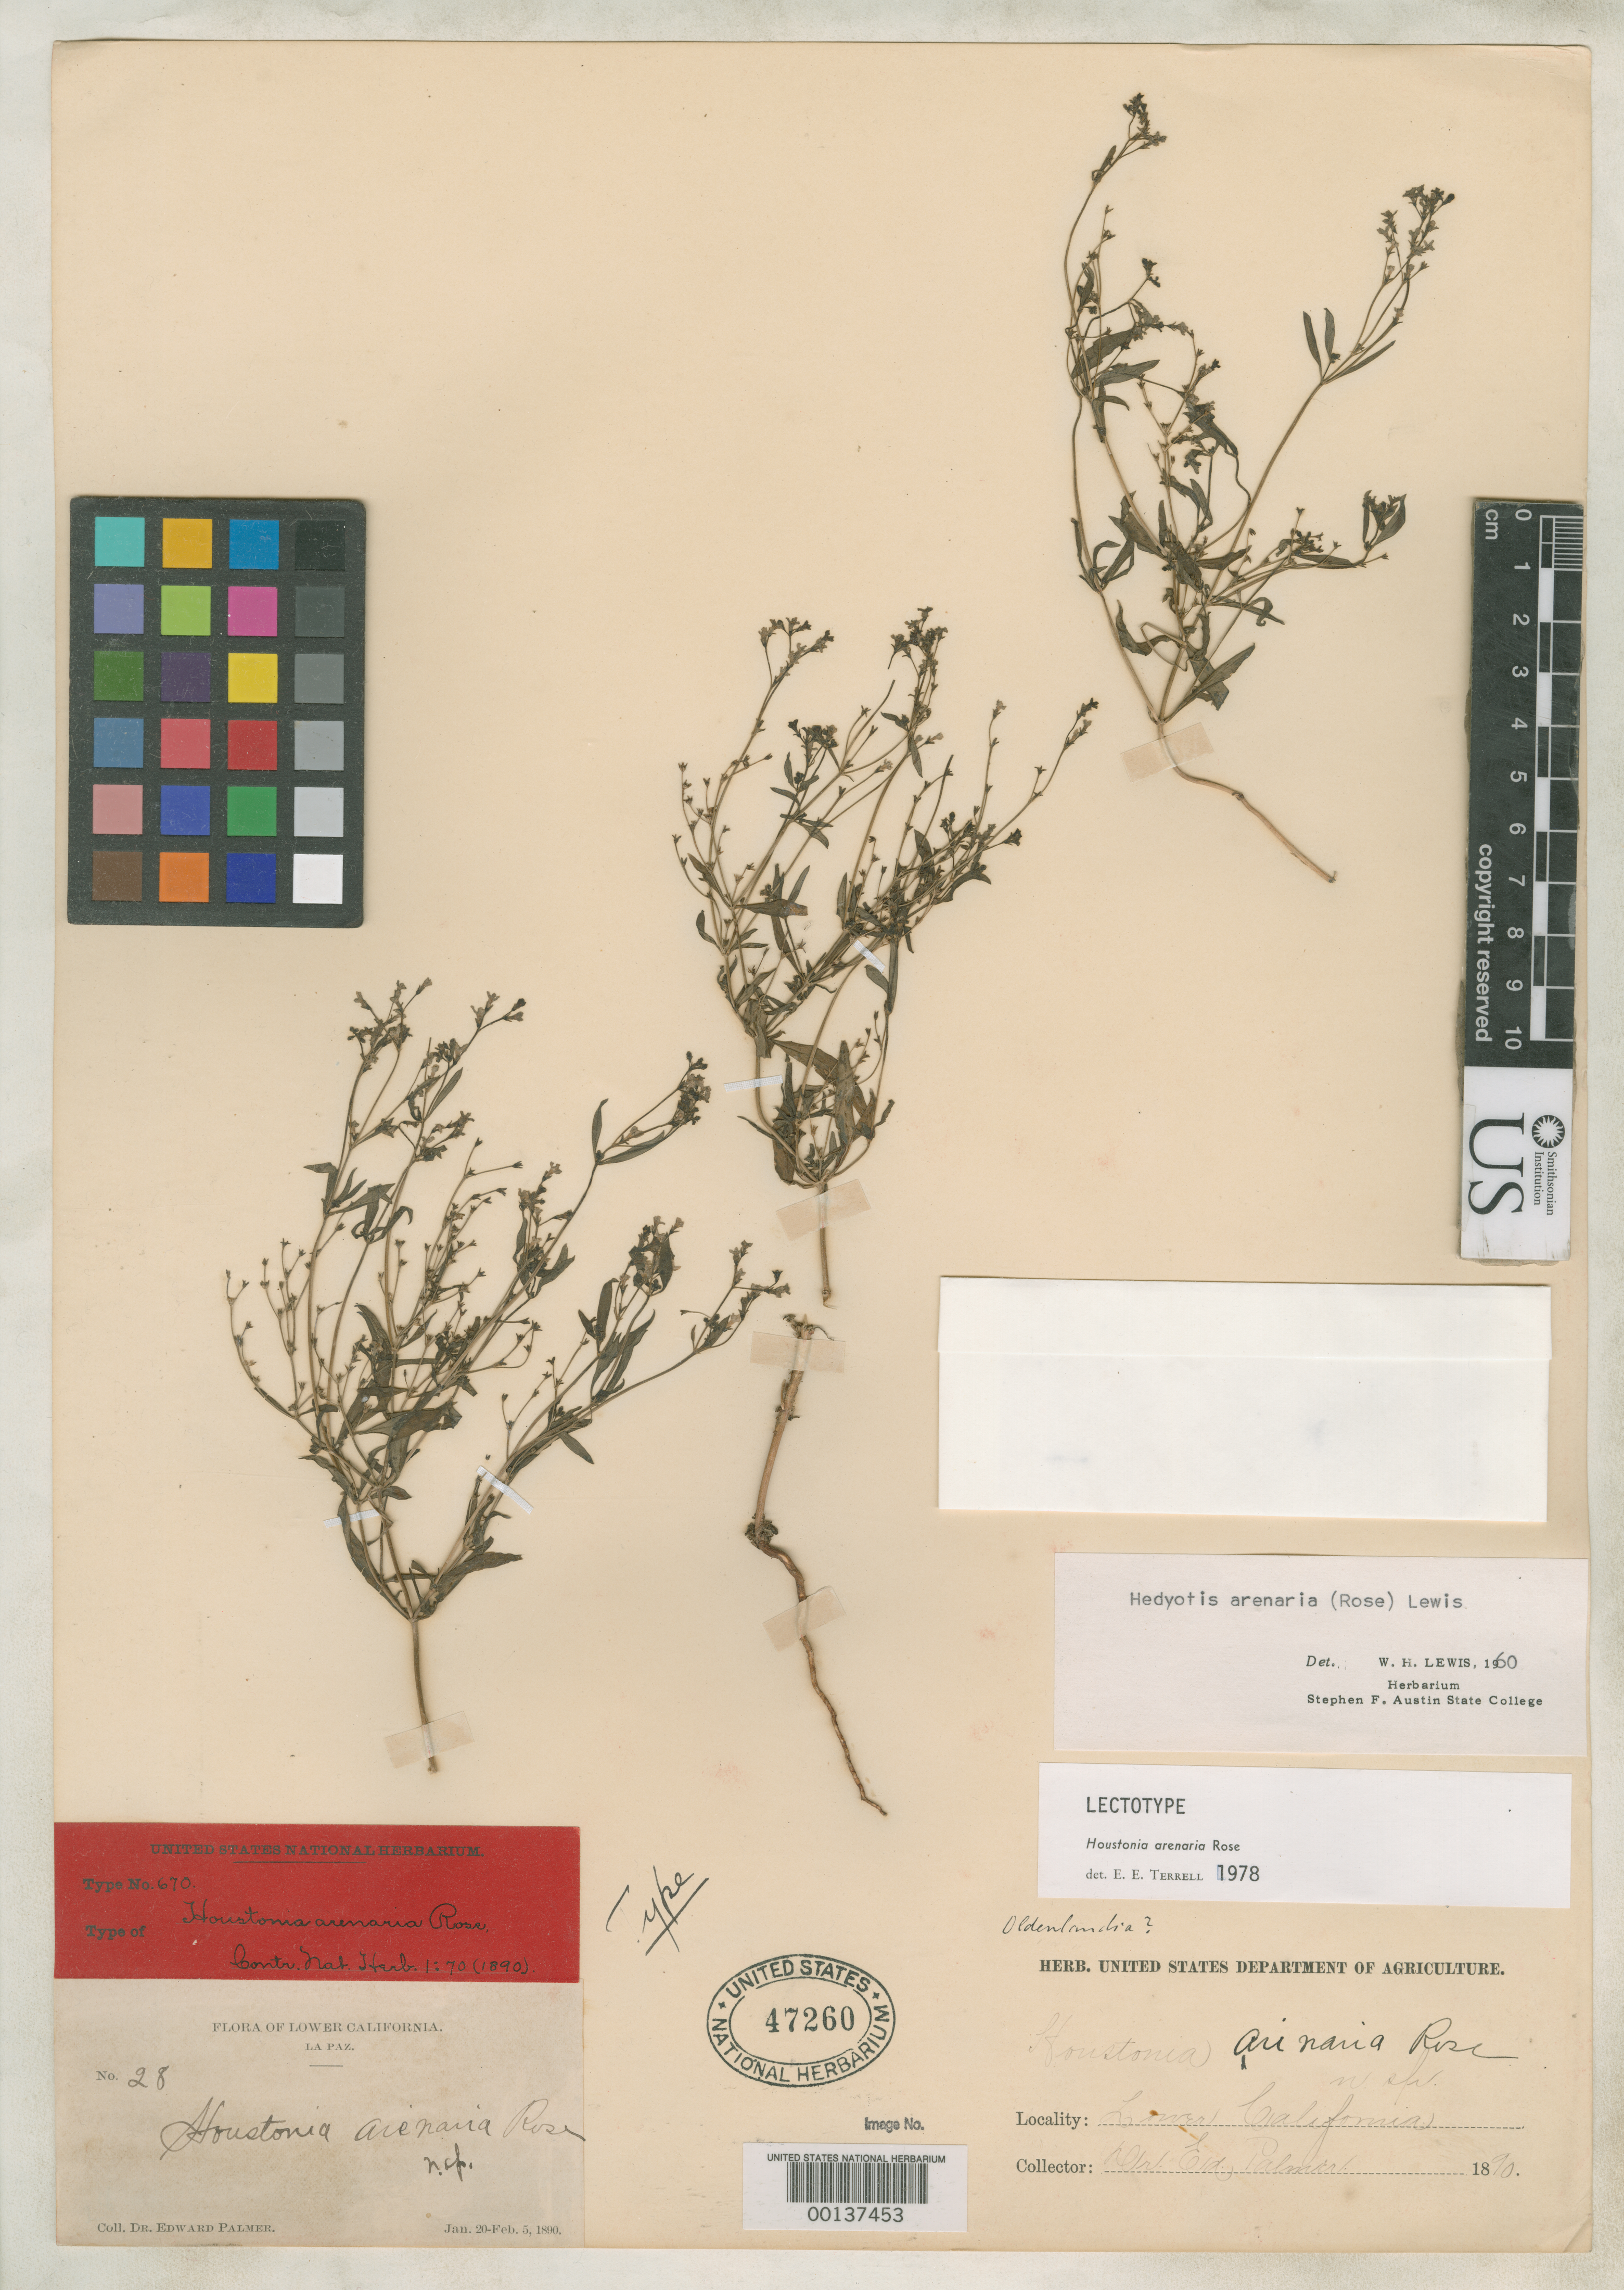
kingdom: Plantae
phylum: Tracheophyta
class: Magnoliopsida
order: Gentianales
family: Rubiaceae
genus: Houstonia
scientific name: Houstonia arenaria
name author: Rose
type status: Lectotype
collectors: E. Palmer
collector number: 28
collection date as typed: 20 Jan 1890 to 05 Feb 1890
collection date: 1890-01-20/1890-02-05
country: Mexico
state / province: Baja California Sur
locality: La Paz.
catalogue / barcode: US 47260